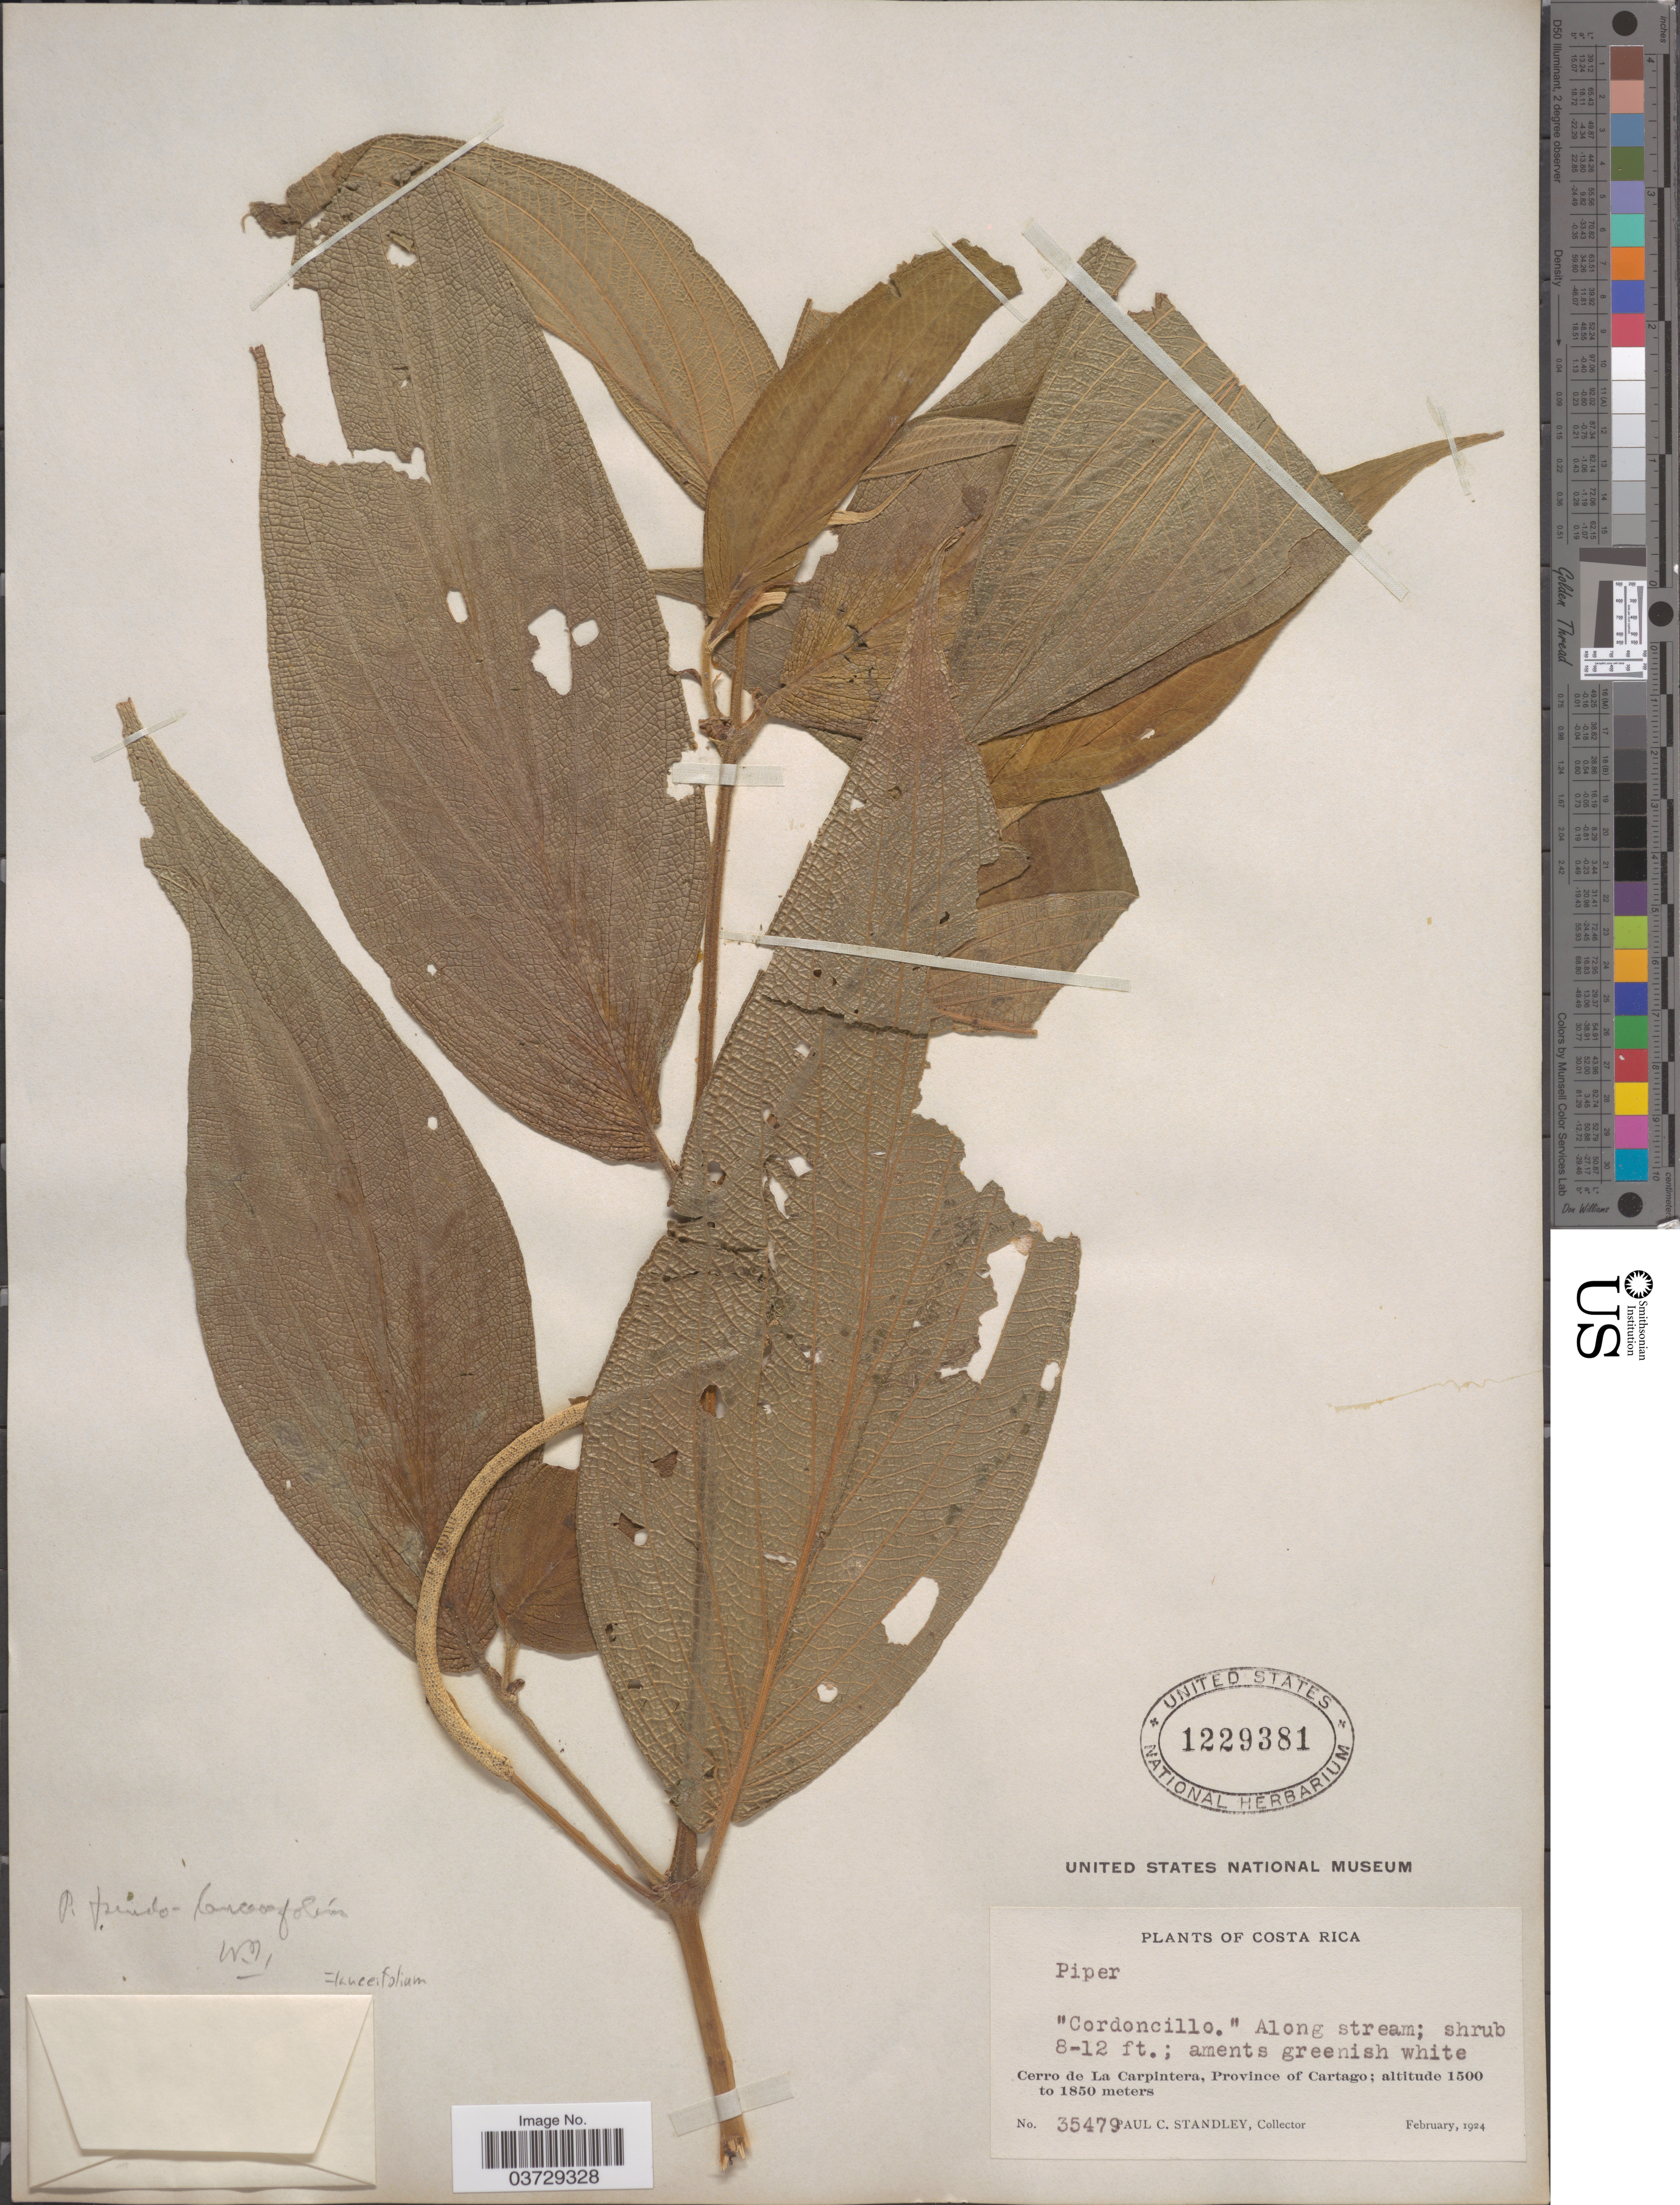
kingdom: Plantae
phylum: Tracheophyta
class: Magnoliopsida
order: Piperales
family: Piperaceae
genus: Piper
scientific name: Piper lanceifolium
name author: Kunth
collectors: P. C. Standley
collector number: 35479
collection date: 1924-02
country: Costa Rica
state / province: Cartago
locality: Cerro de La Carpintera.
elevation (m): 1500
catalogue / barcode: US 1229381